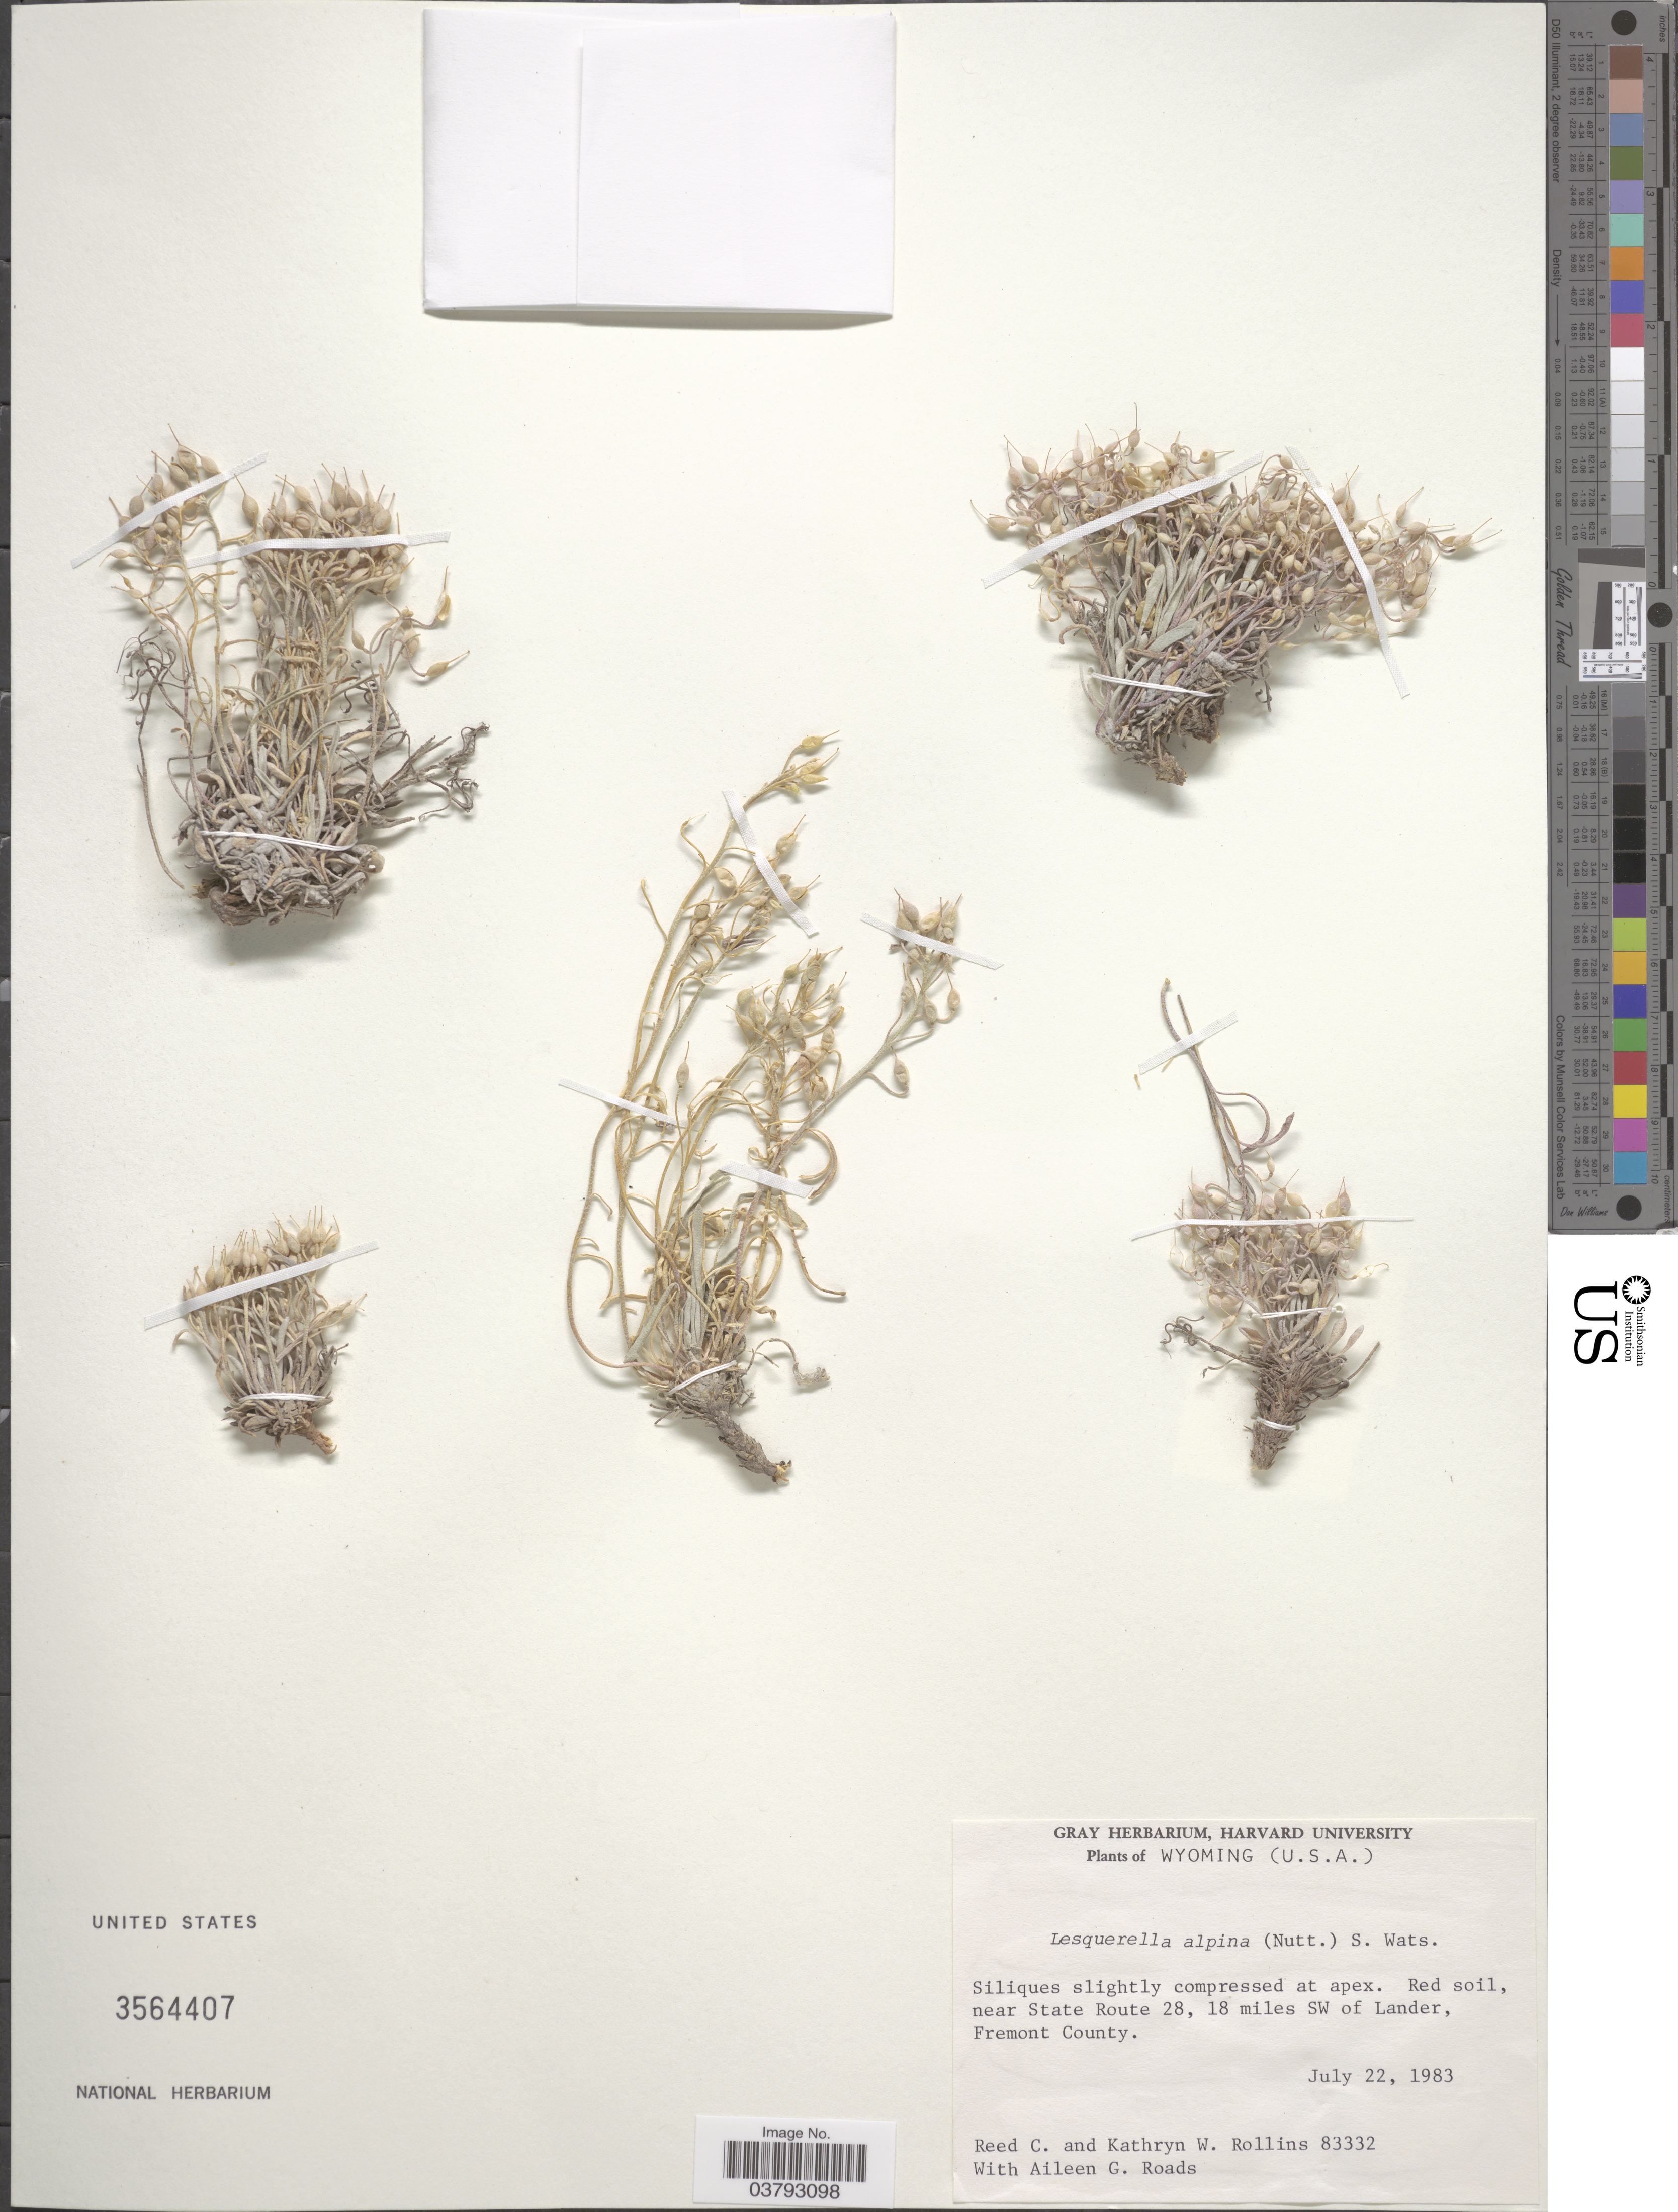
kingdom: Plantae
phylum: Tracheophyta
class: Magnoliopsida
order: Brassicales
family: Brassicaceae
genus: Lesquerella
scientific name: Lesquerella alpina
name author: (Nutt.) S. Watson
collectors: R. C. Rollins, K. W. Rollins & A. Roads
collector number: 83332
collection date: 1983-07-22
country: United States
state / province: Wyoming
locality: Near State Route 28, 18 miles SW of Lander, Fremont County.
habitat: red soil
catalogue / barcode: US 3564407